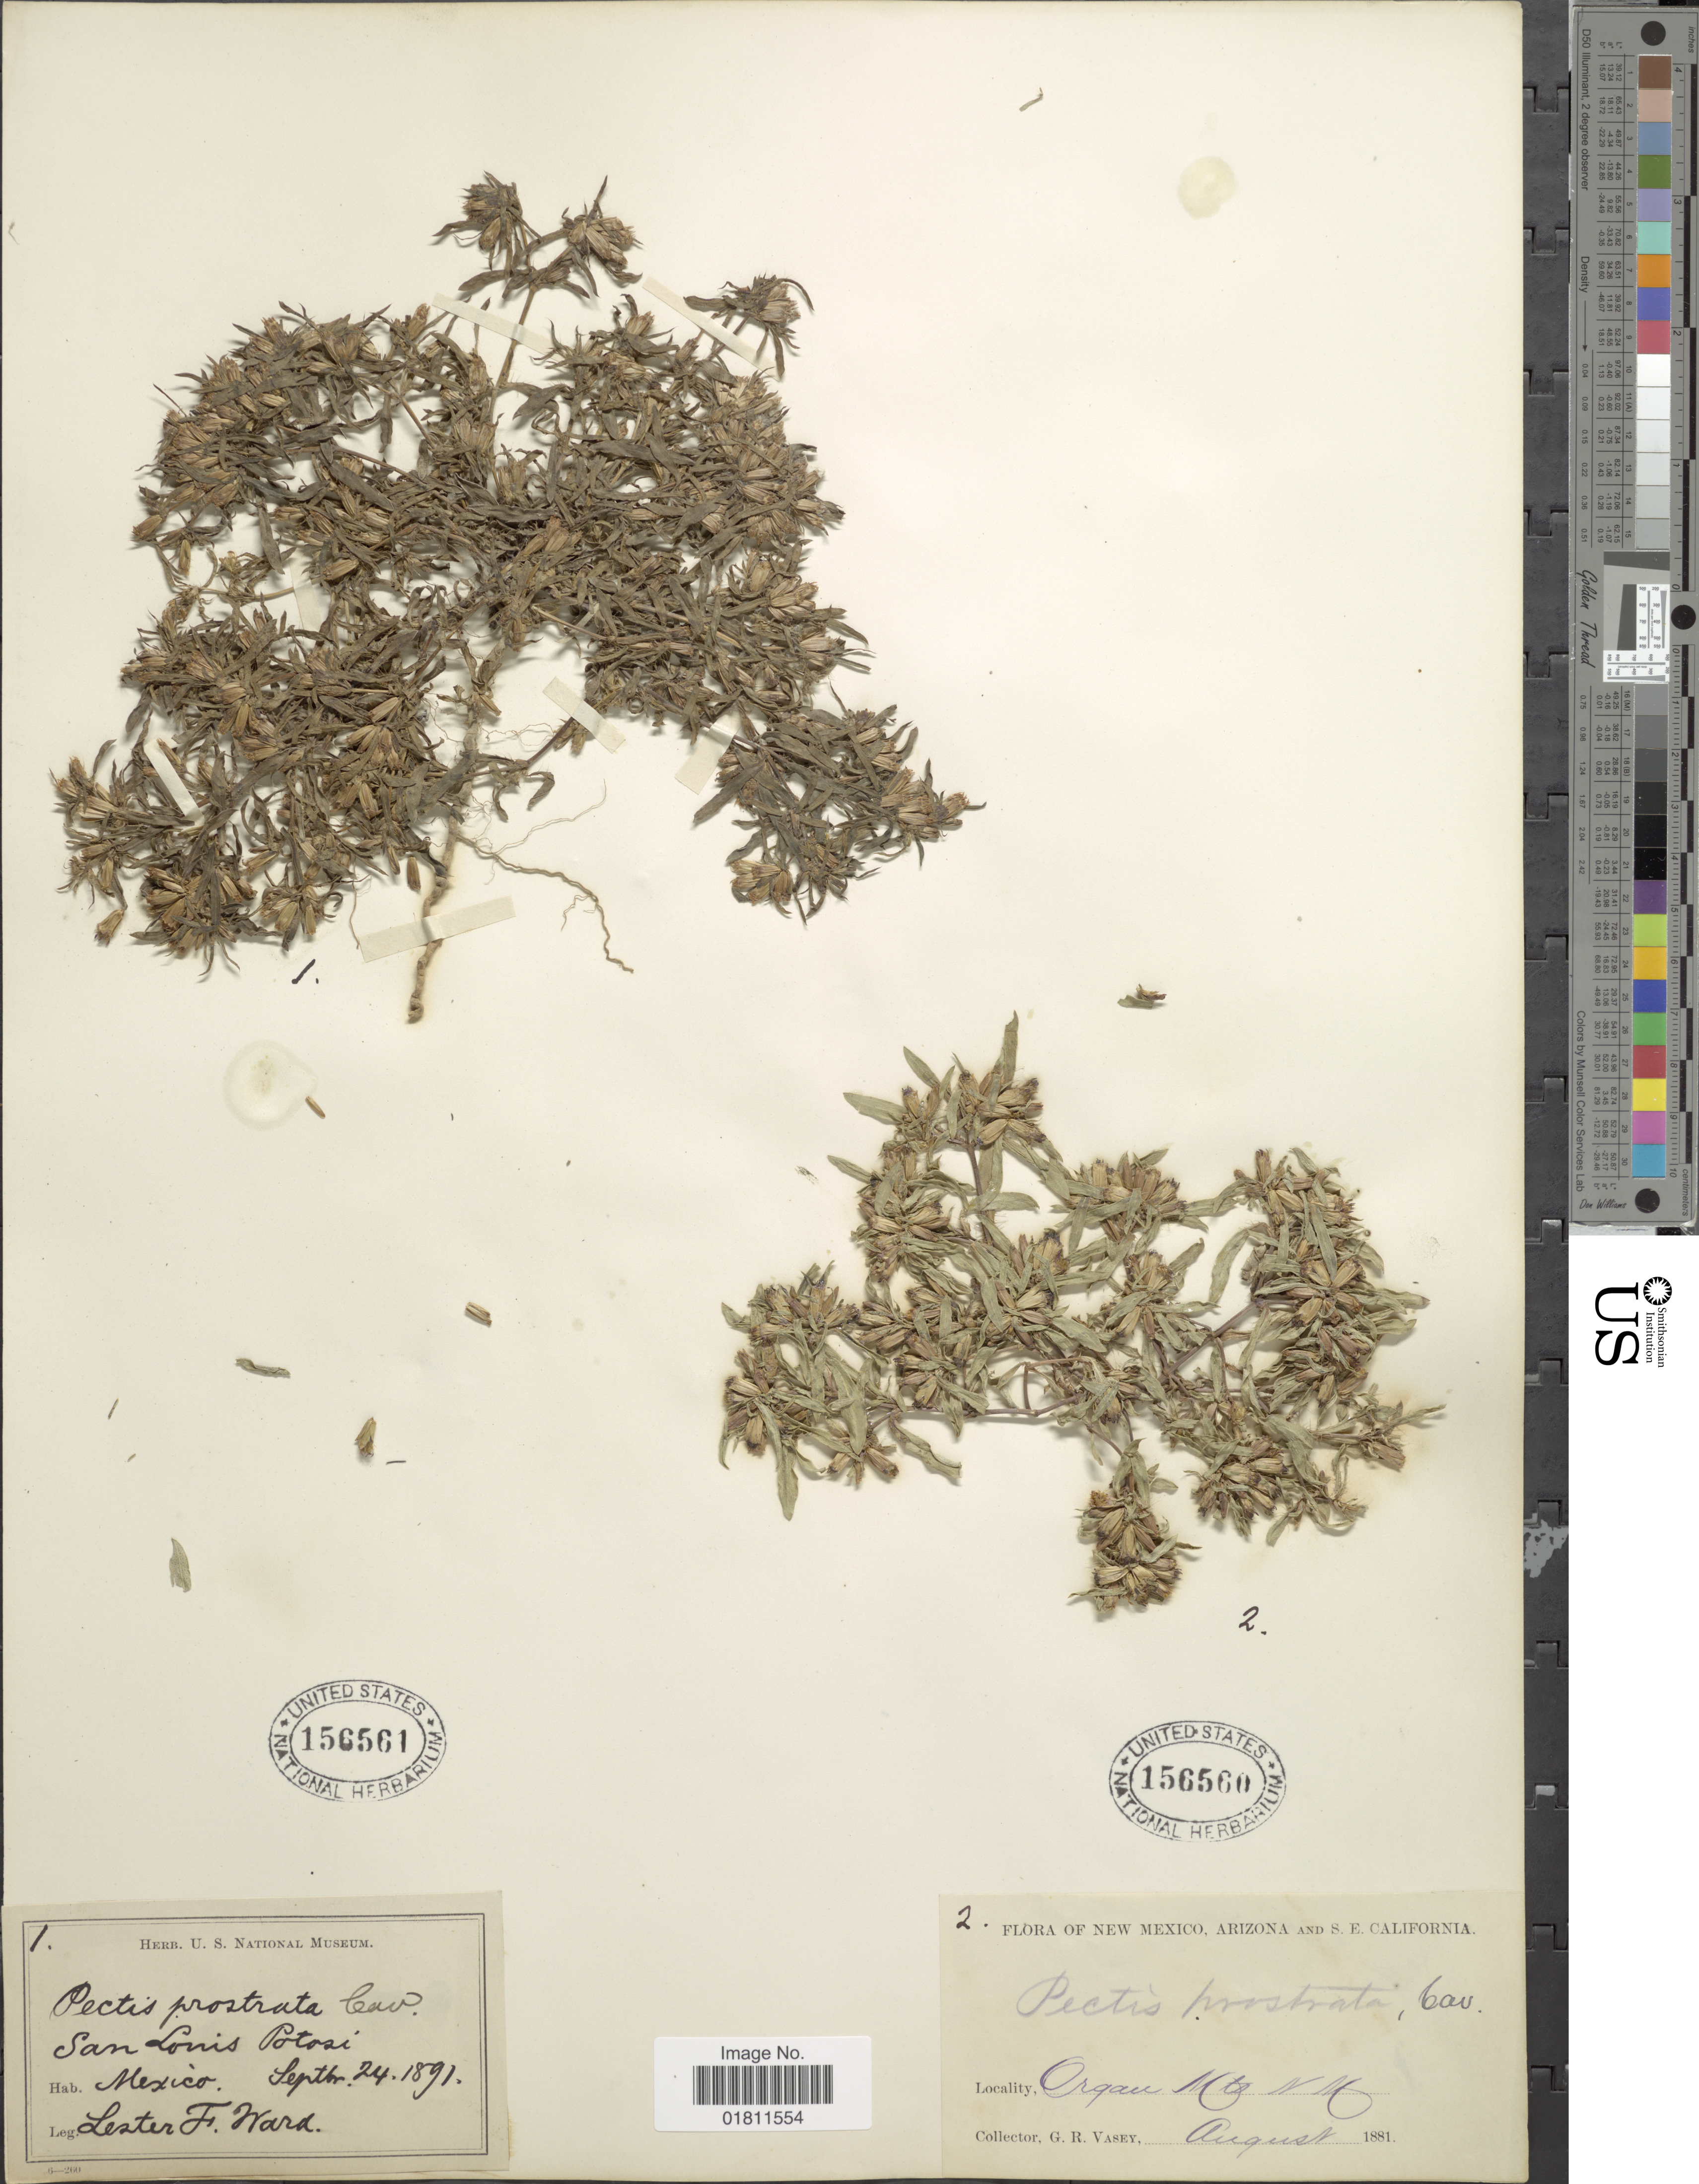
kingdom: Plantae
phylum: Tracheophyta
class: Magnoliopsida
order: Asterales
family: Asteraceae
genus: Pectis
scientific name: Pectis prostrata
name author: Cav.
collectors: L. F. Ward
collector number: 1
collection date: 1891-09-24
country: Mexico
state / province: San Luis Potosí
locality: San Louis Potosi. Mexico.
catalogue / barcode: US 156561